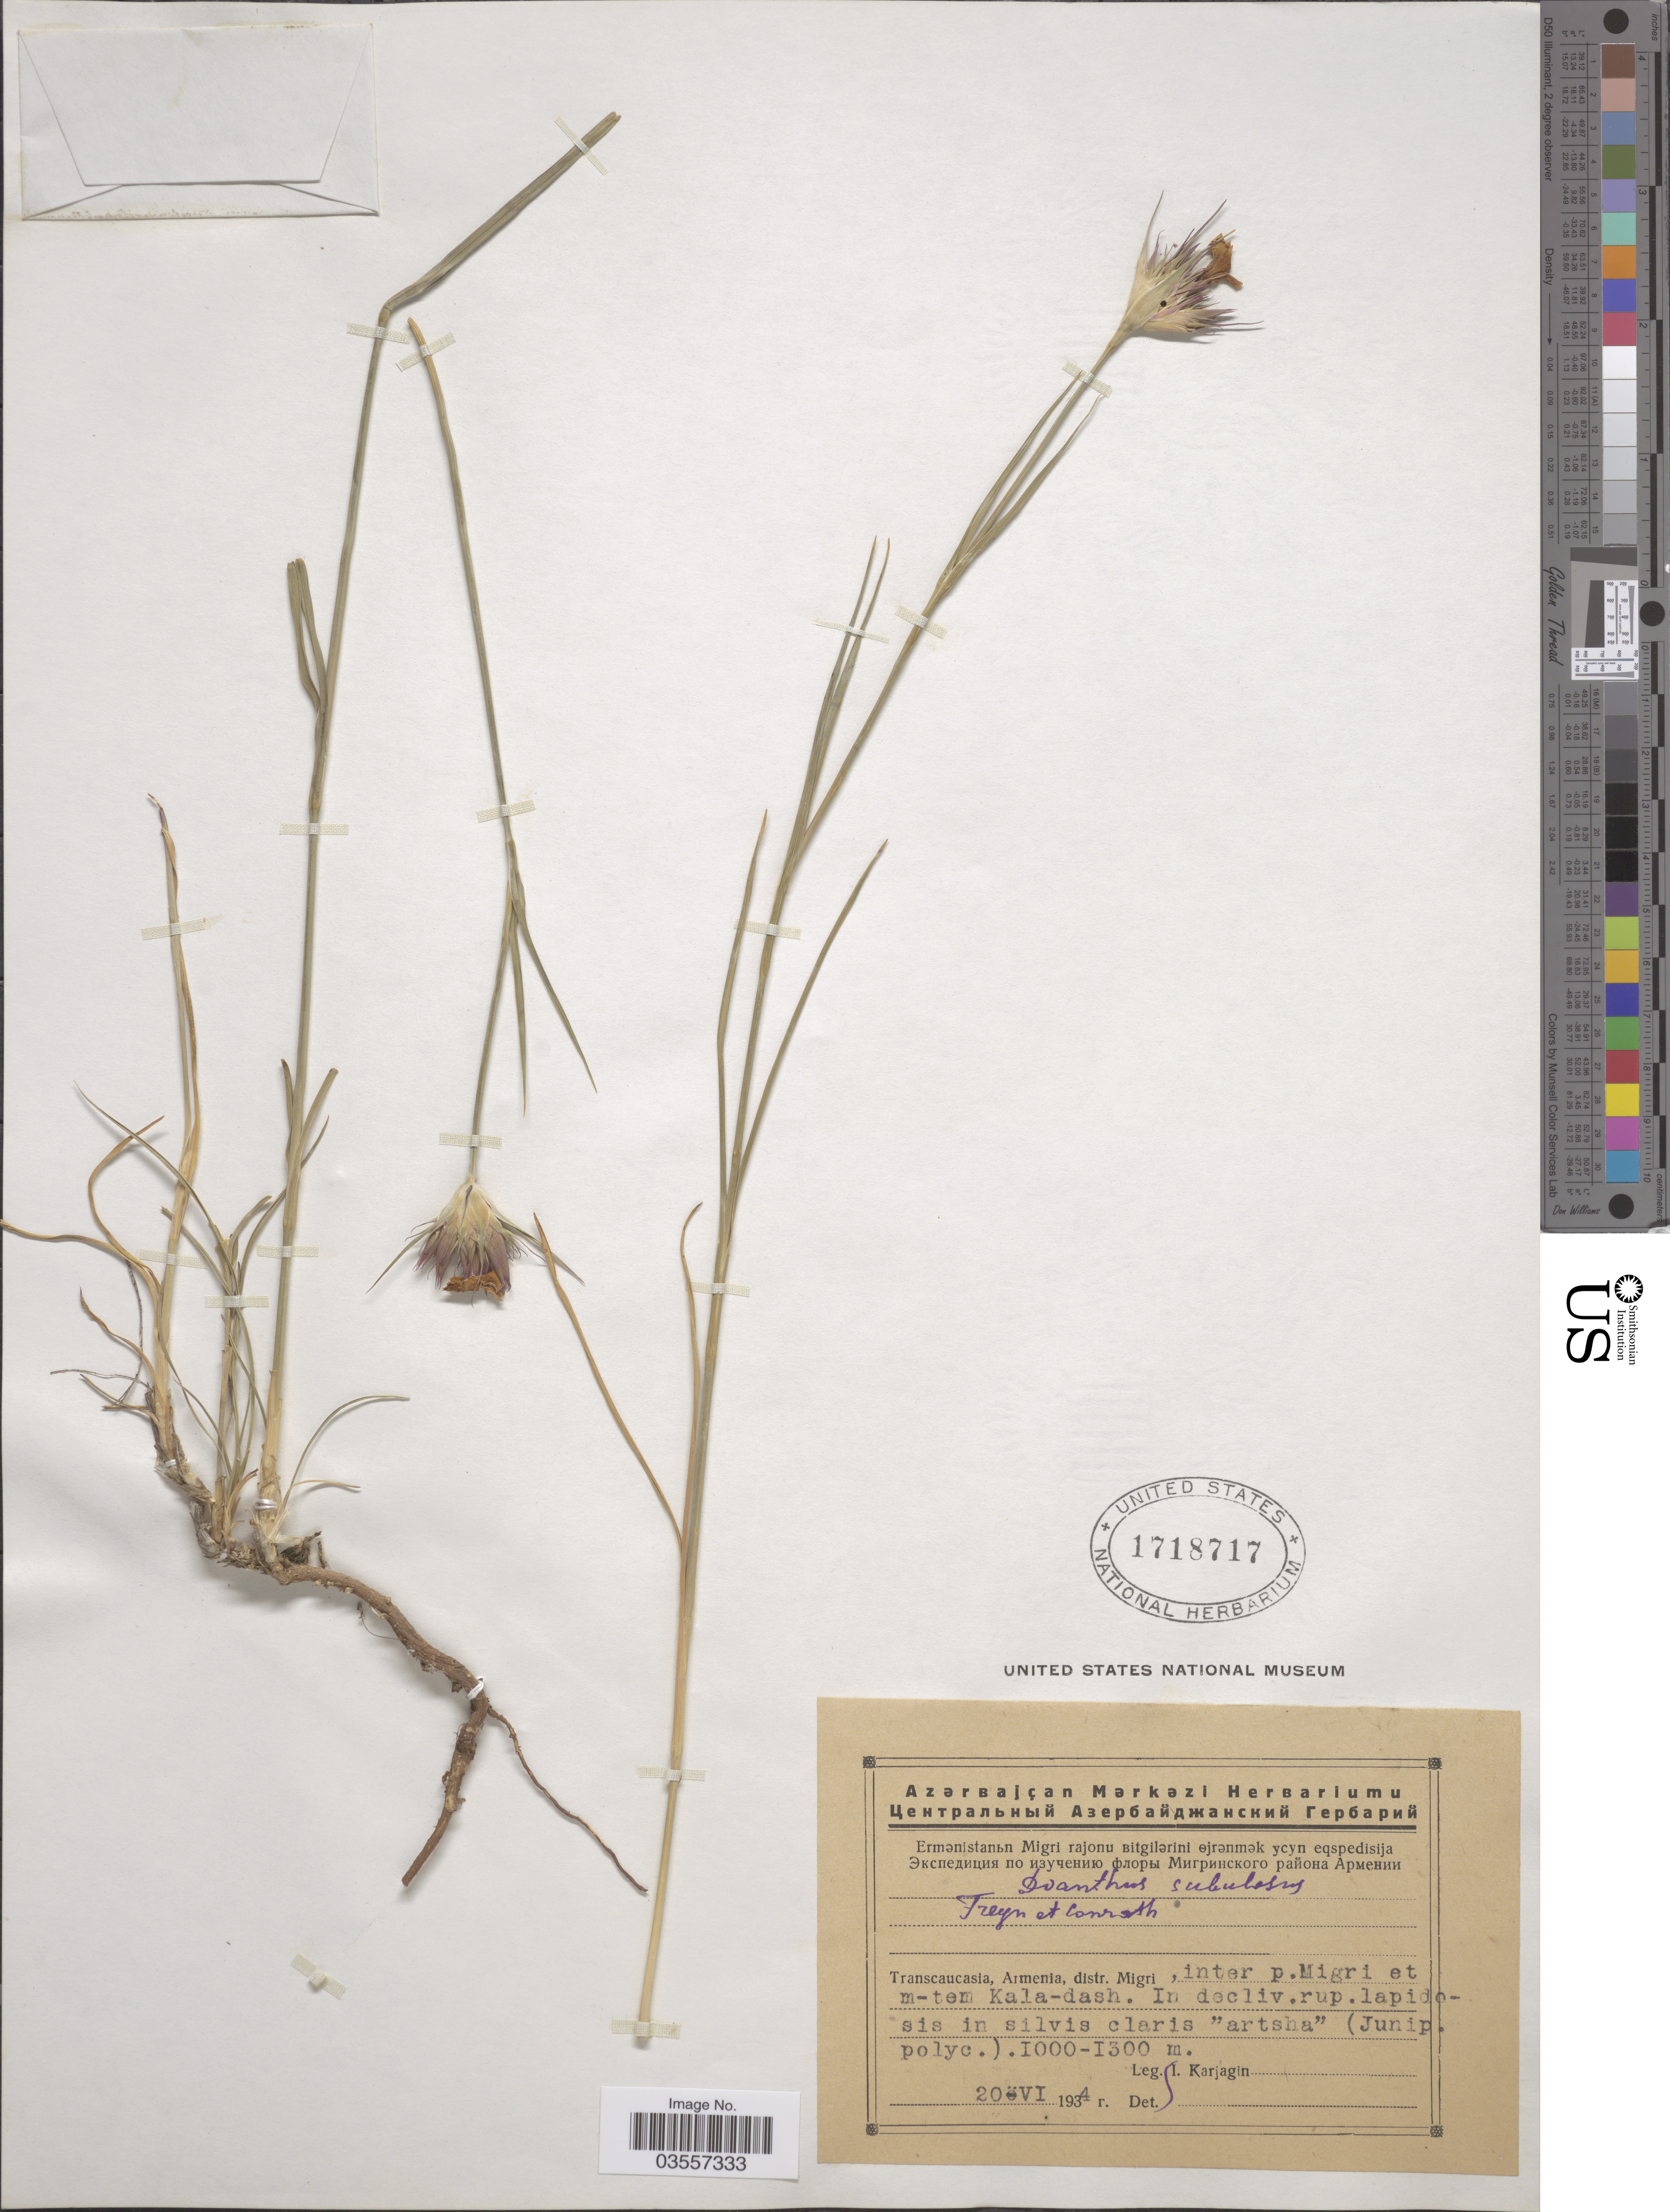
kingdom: Plantae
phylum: Tracheophyta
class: Magnoliopsida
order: Caryophyllales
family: Caryophyllaceae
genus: Dianthus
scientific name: Dianthus subulosus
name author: Conrath & Freyn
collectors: I. Karjagin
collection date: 1934-06-20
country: Armenia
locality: Transcaucasia, distr. Migri, inter p. Migri et m-tem Kala-dash.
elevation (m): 1000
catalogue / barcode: US 1718717